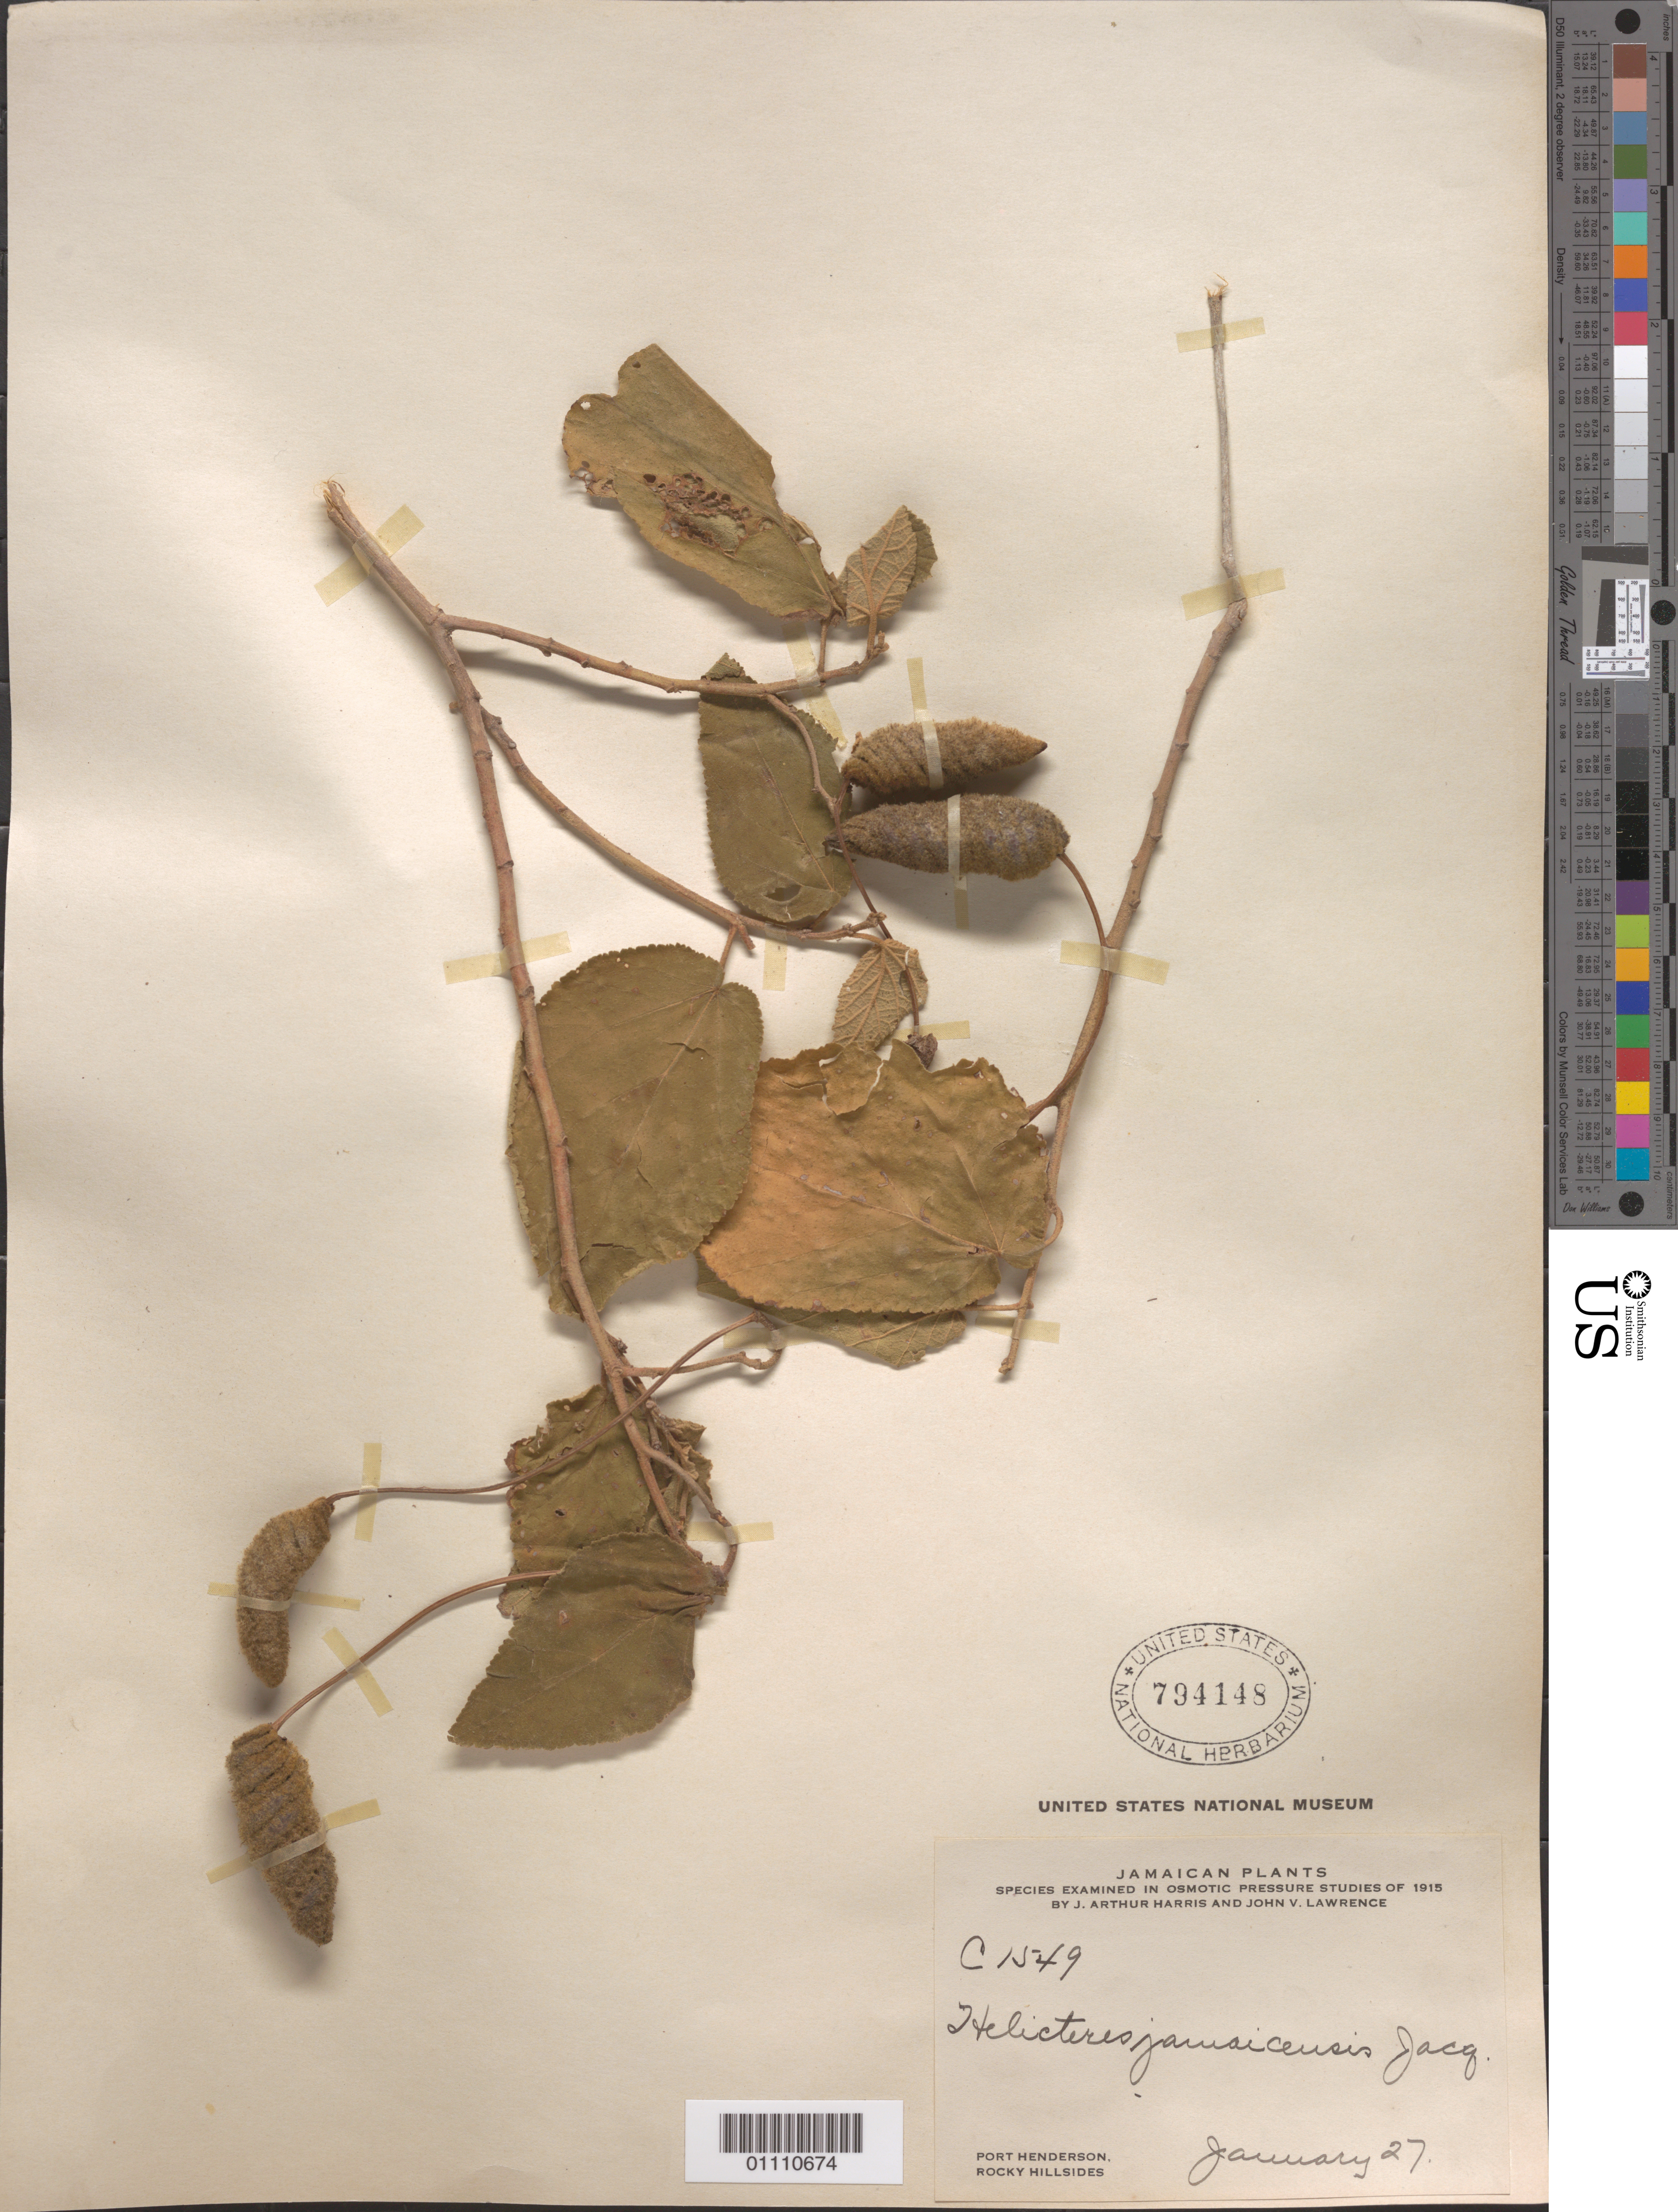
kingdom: Plantae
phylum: Tracheophyta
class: Magnoliopsida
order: Malvales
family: Malvaceae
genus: Helicteres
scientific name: Helicteres jamaicensis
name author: Jacq.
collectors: J. A. Harris & J. Lawrence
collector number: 1549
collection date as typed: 27 Jan 1915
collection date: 1915-01-27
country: Jamaica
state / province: Saint Catherine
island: Jamaica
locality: Port Henderson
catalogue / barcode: US 794148